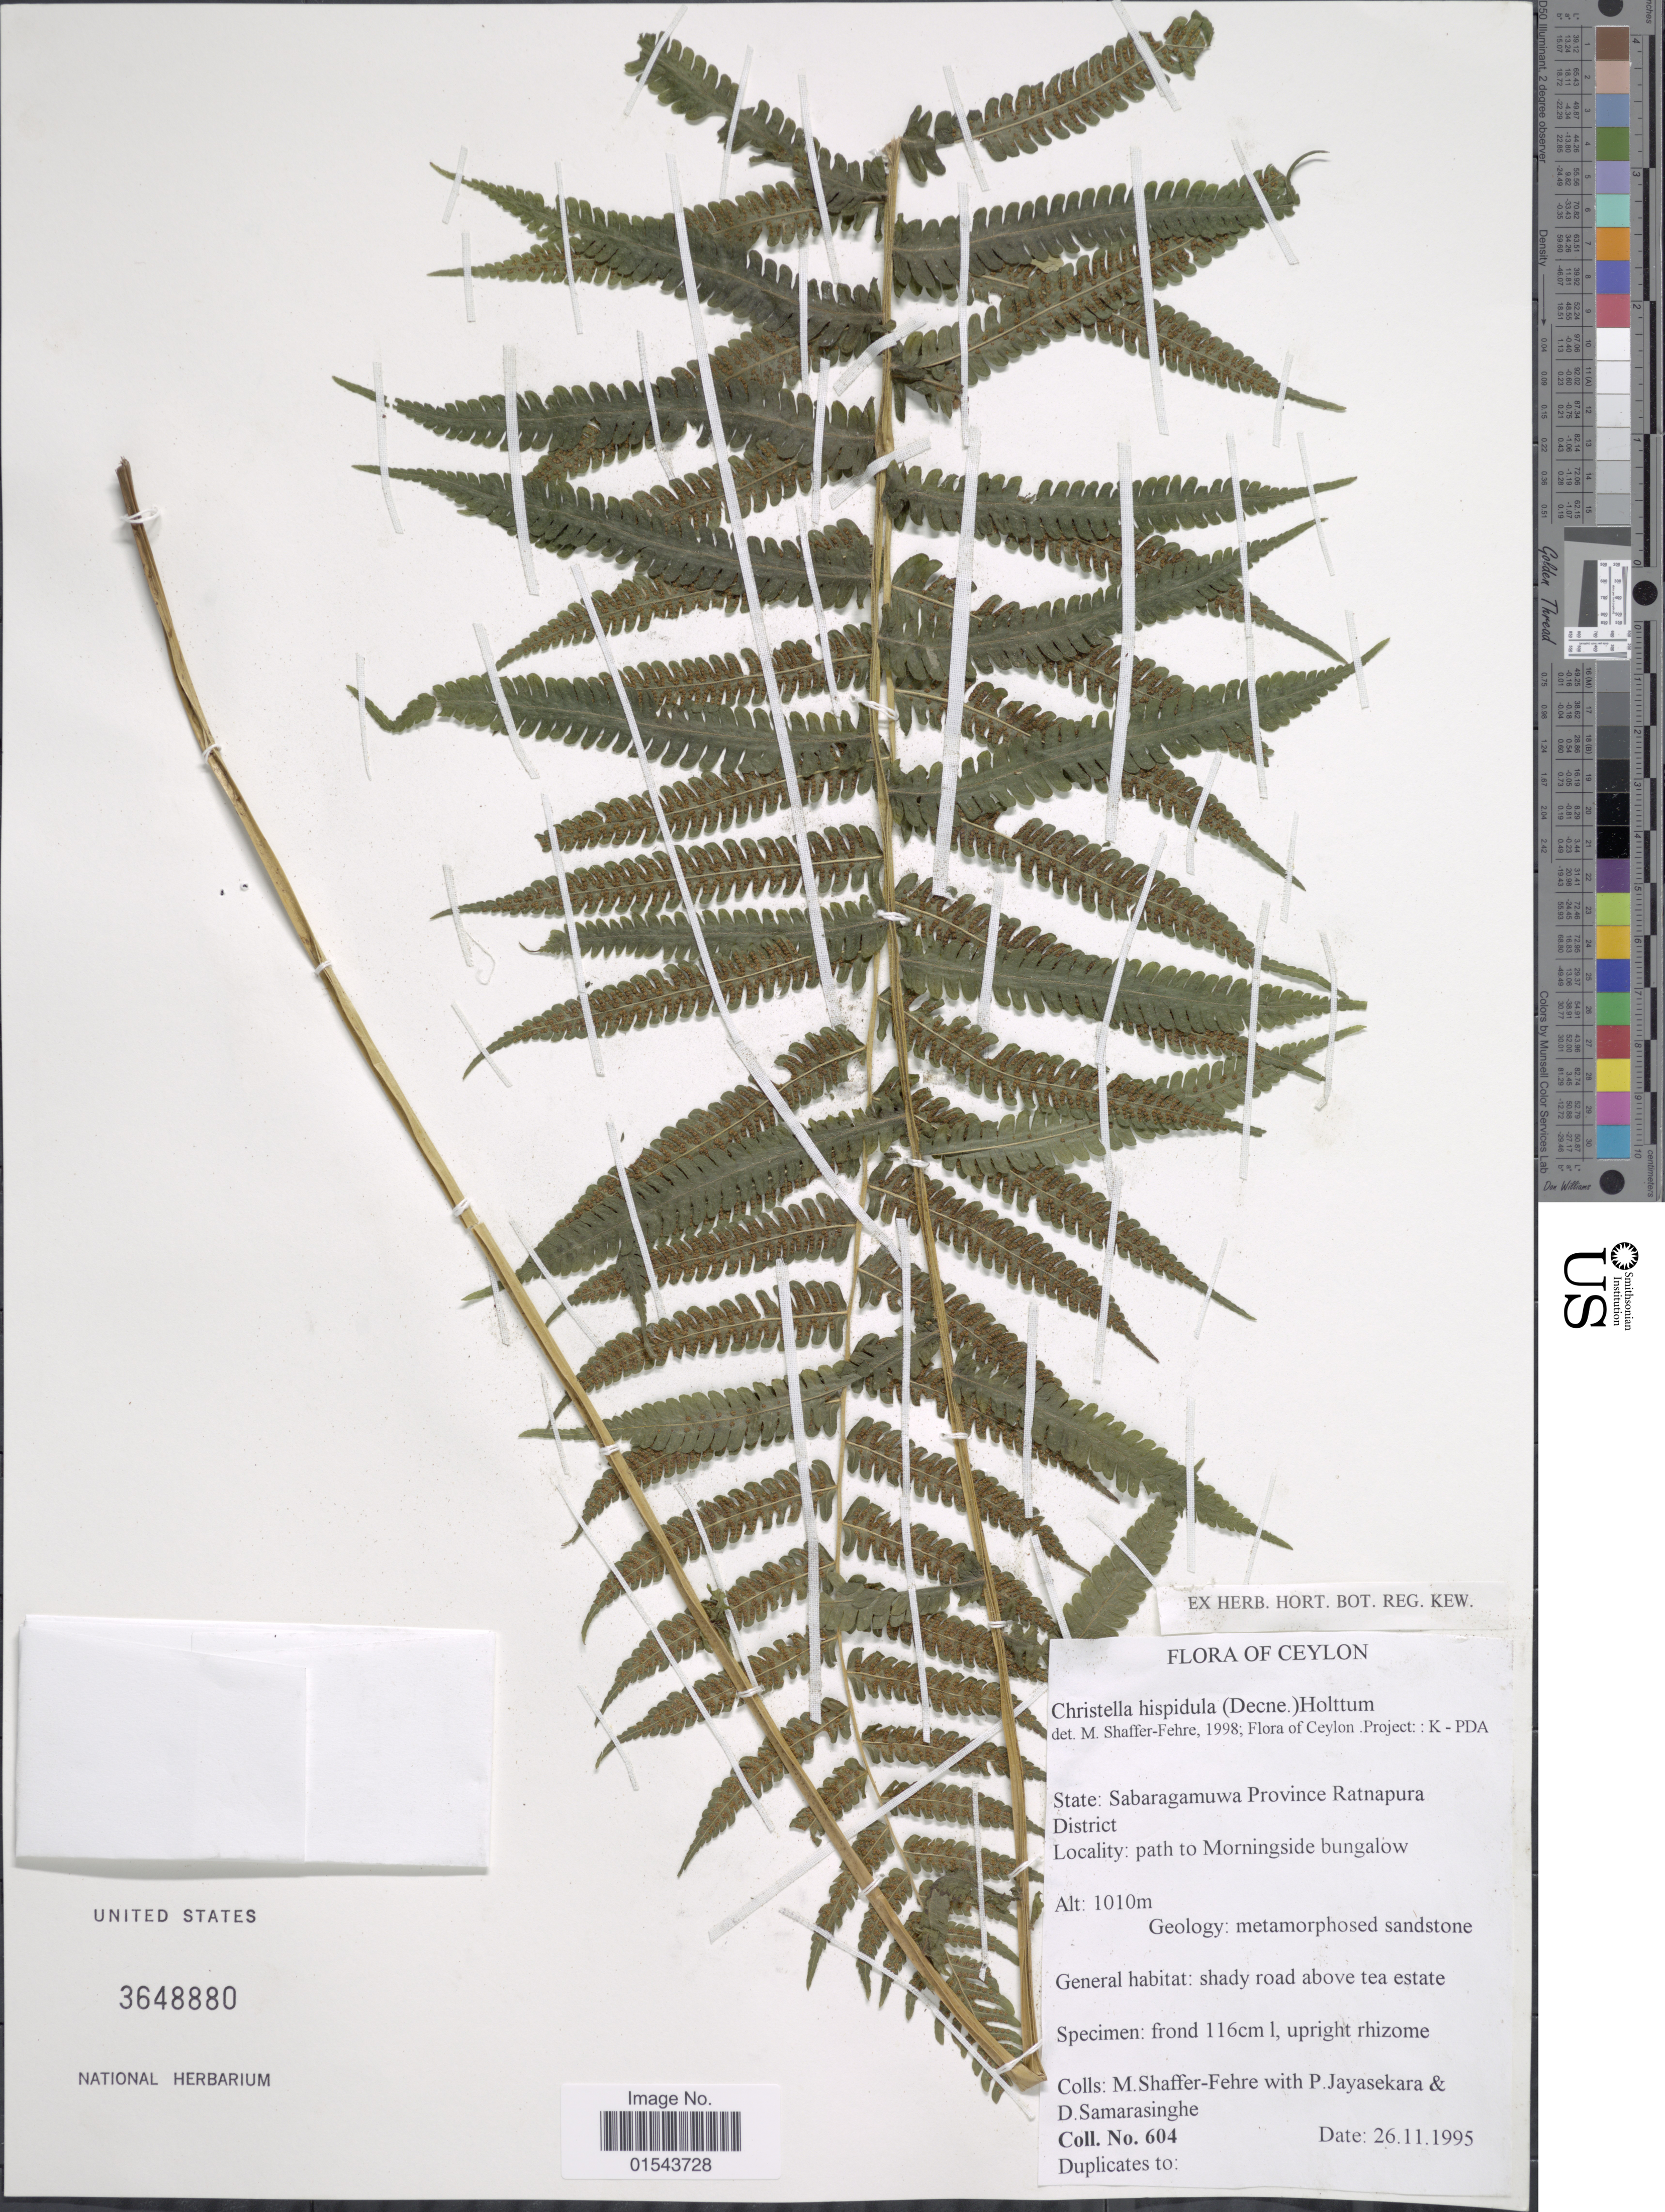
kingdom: Plantae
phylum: Tracheophyta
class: Polypodiopsida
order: Polypodiales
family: Thelypteridaceae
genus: Christella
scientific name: Christella hispidula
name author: (Decne.) Holttum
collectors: M. Shaffer-Fehre & P. Jayasekera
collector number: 604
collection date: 1995-11-26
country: Sri Lanka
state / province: Sabaragamuwa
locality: Ceylon. Sabaragamuwa Province Ratnapura. Path to Morningside bungalow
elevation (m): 1010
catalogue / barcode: US 3648880